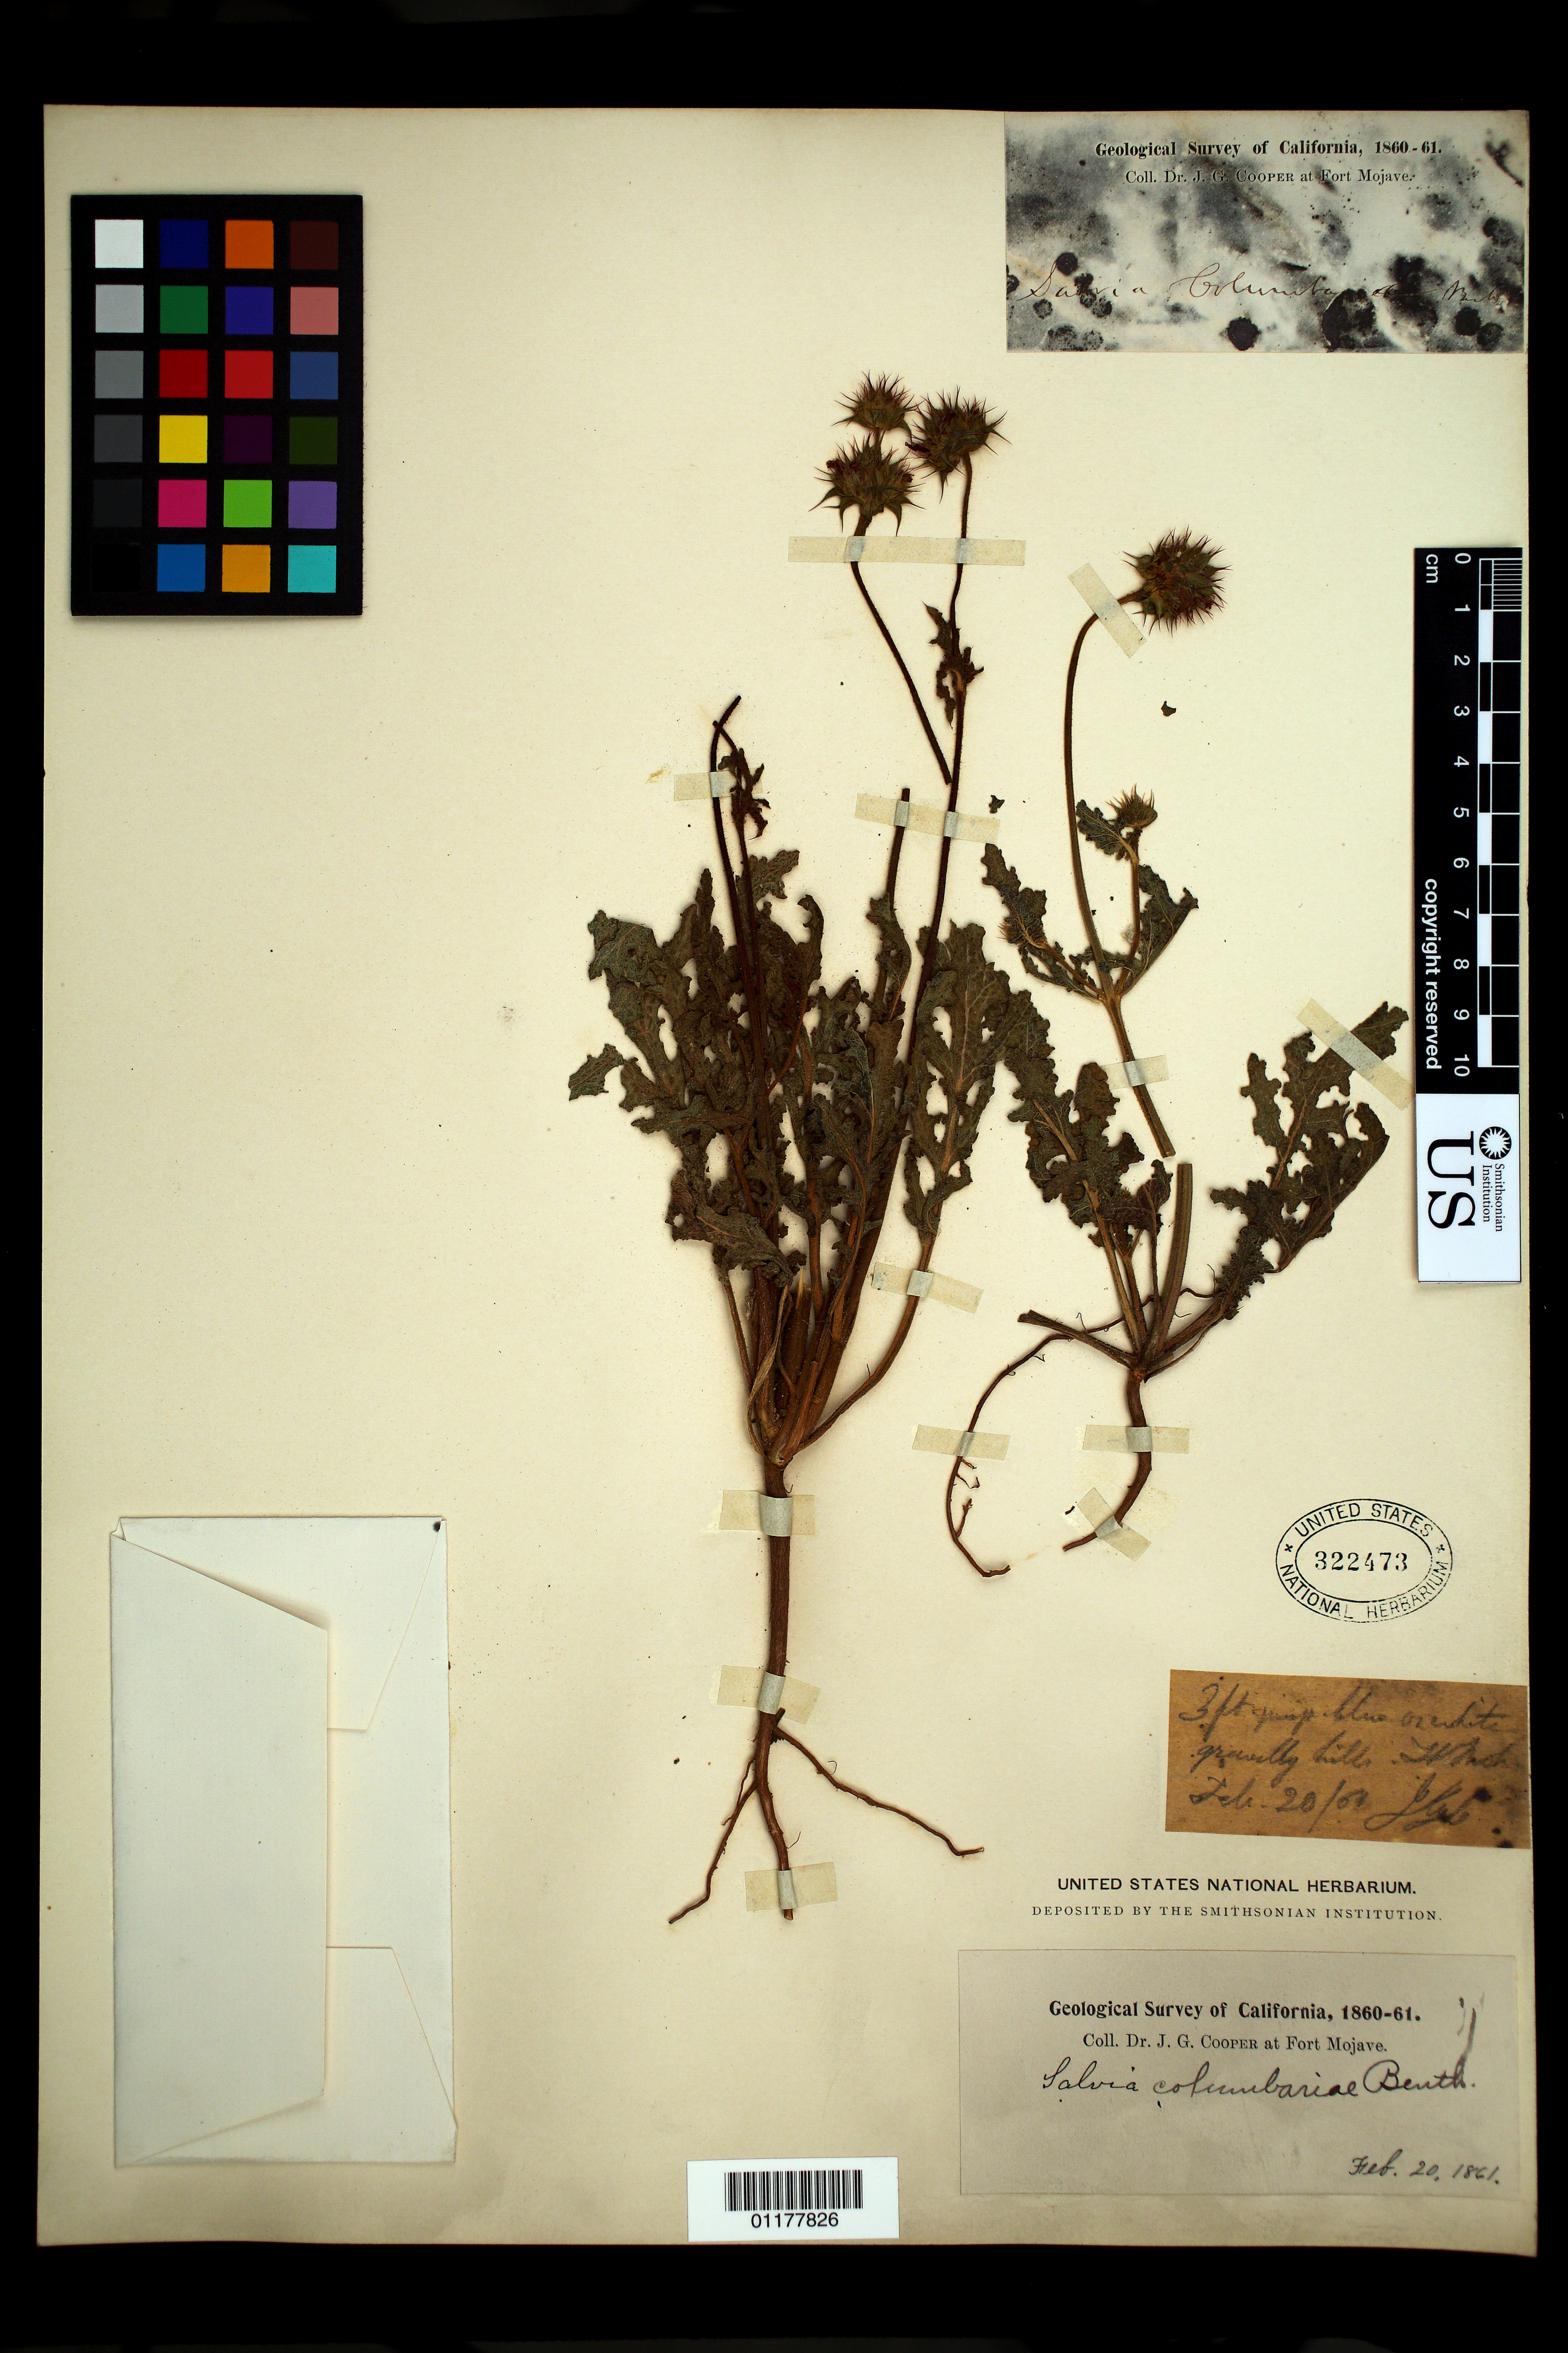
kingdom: Plantae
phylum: Tracheophyta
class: Magnoliopsida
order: Lamiales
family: Lamiaceae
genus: Salvia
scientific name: Salvia columbariae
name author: Benth.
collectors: A. Kellogg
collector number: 151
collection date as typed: Jan 1861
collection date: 1861-01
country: United States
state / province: California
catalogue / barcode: US 322475